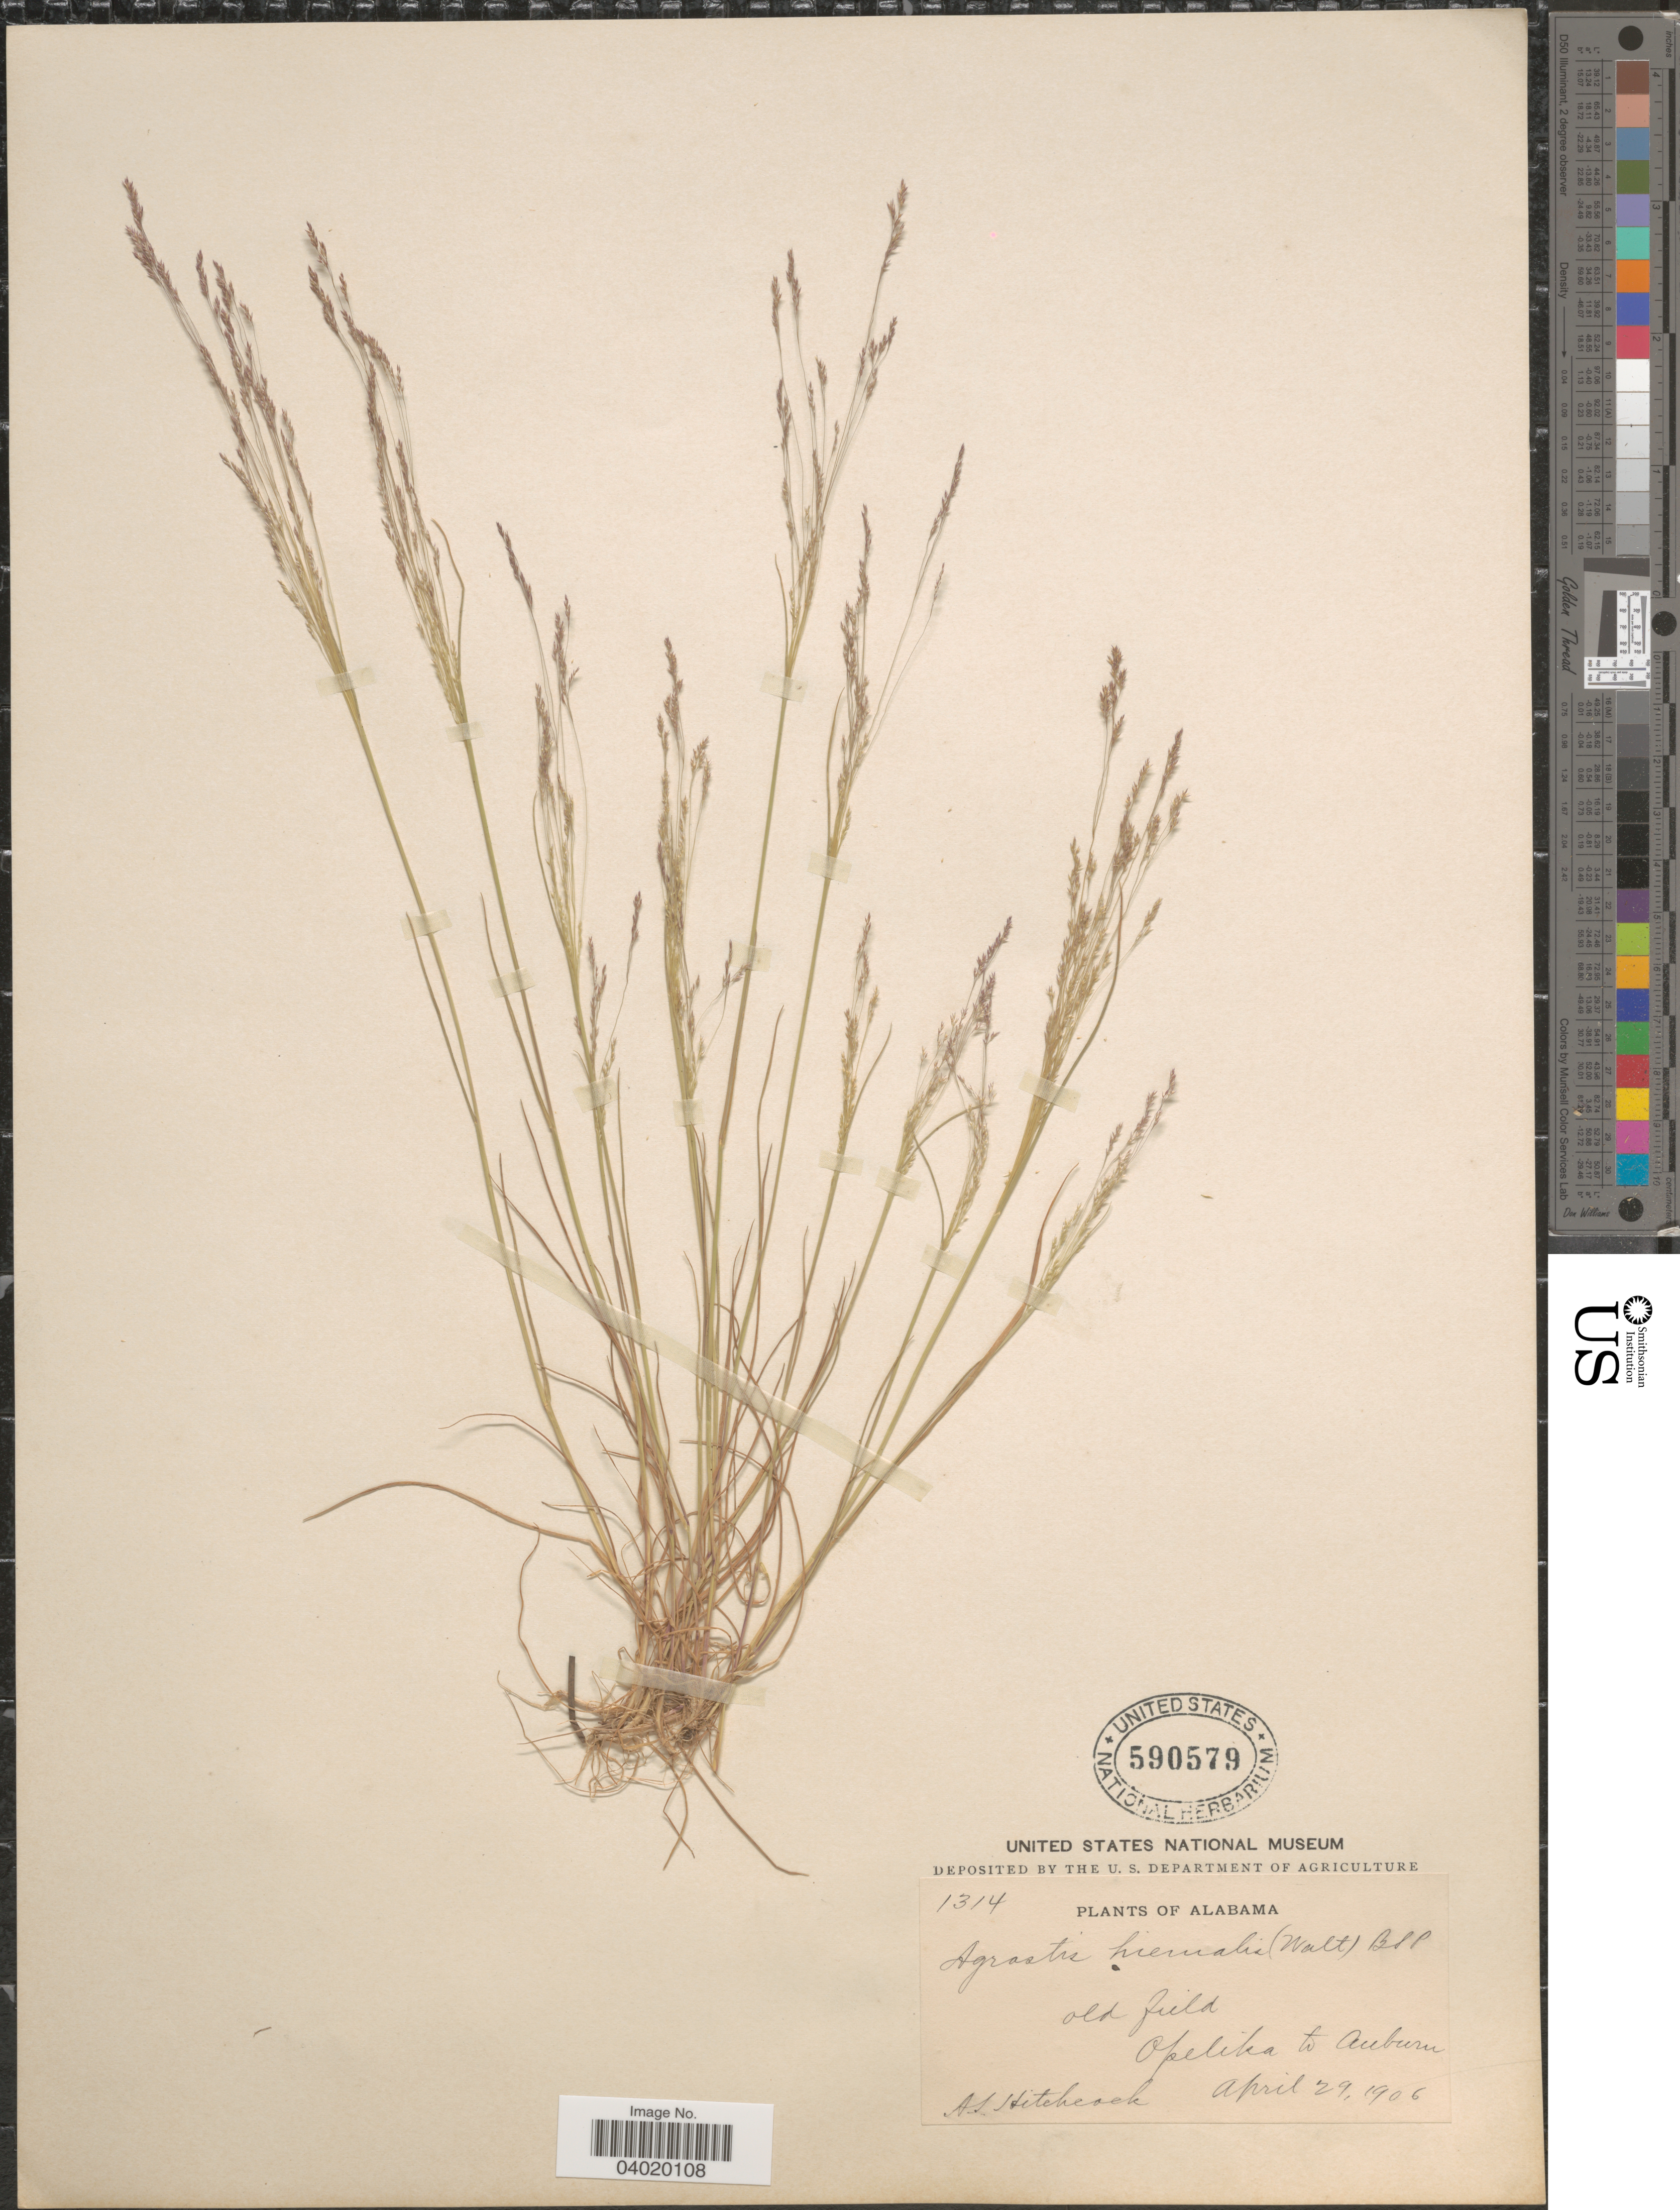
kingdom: Plantae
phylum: Tracheophyta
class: Liliopsida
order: Poales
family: Poaceae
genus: Agrostis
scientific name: Agrostis hyemalis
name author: (Walter) Britton et al.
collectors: A. S. Hitchcock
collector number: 1314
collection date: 1906-04-29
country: United States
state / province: Alabama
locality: Old field, Opelika to Auburn.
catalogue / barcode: US 590579